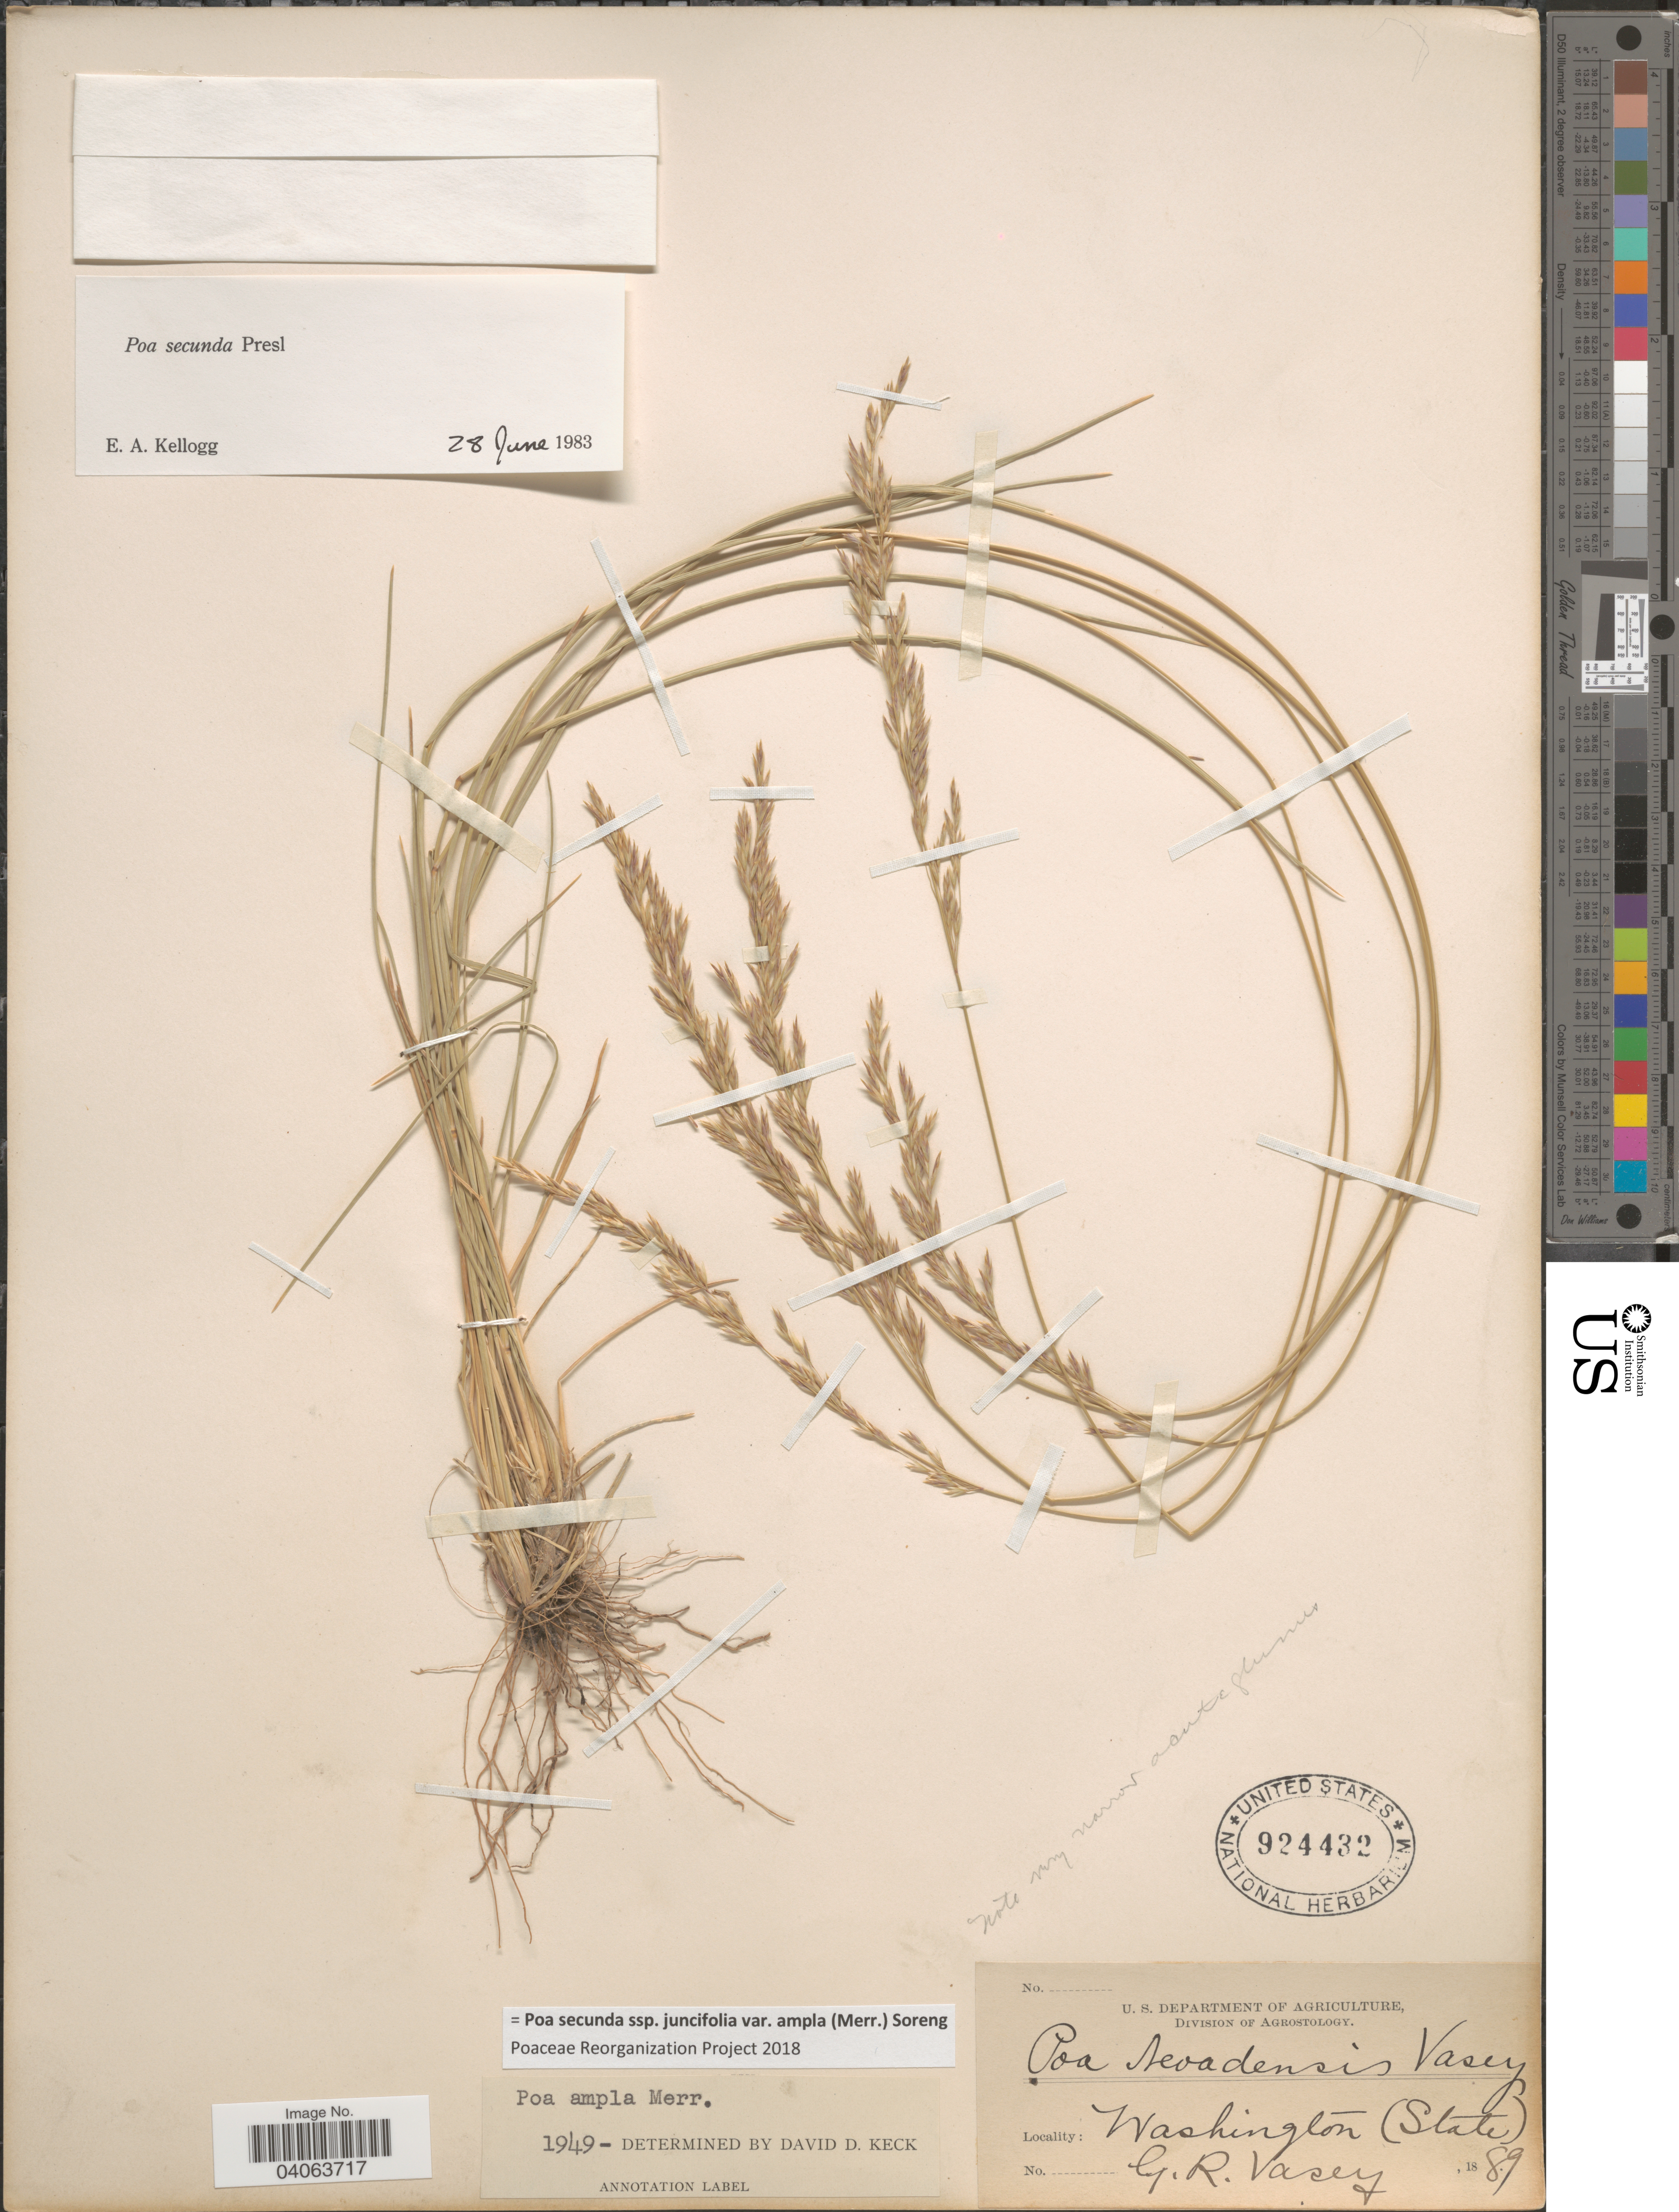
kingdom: Plantae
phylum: Tracheophyta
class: Liliopsida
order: Poales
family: Poaceae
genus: Poa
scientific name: Poa secunda subsp. juncifolia var. ampla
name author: (Merr.) Soreng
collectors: G. R. Vasey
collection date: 1889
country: United States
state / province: Washington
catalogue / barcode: US 924432